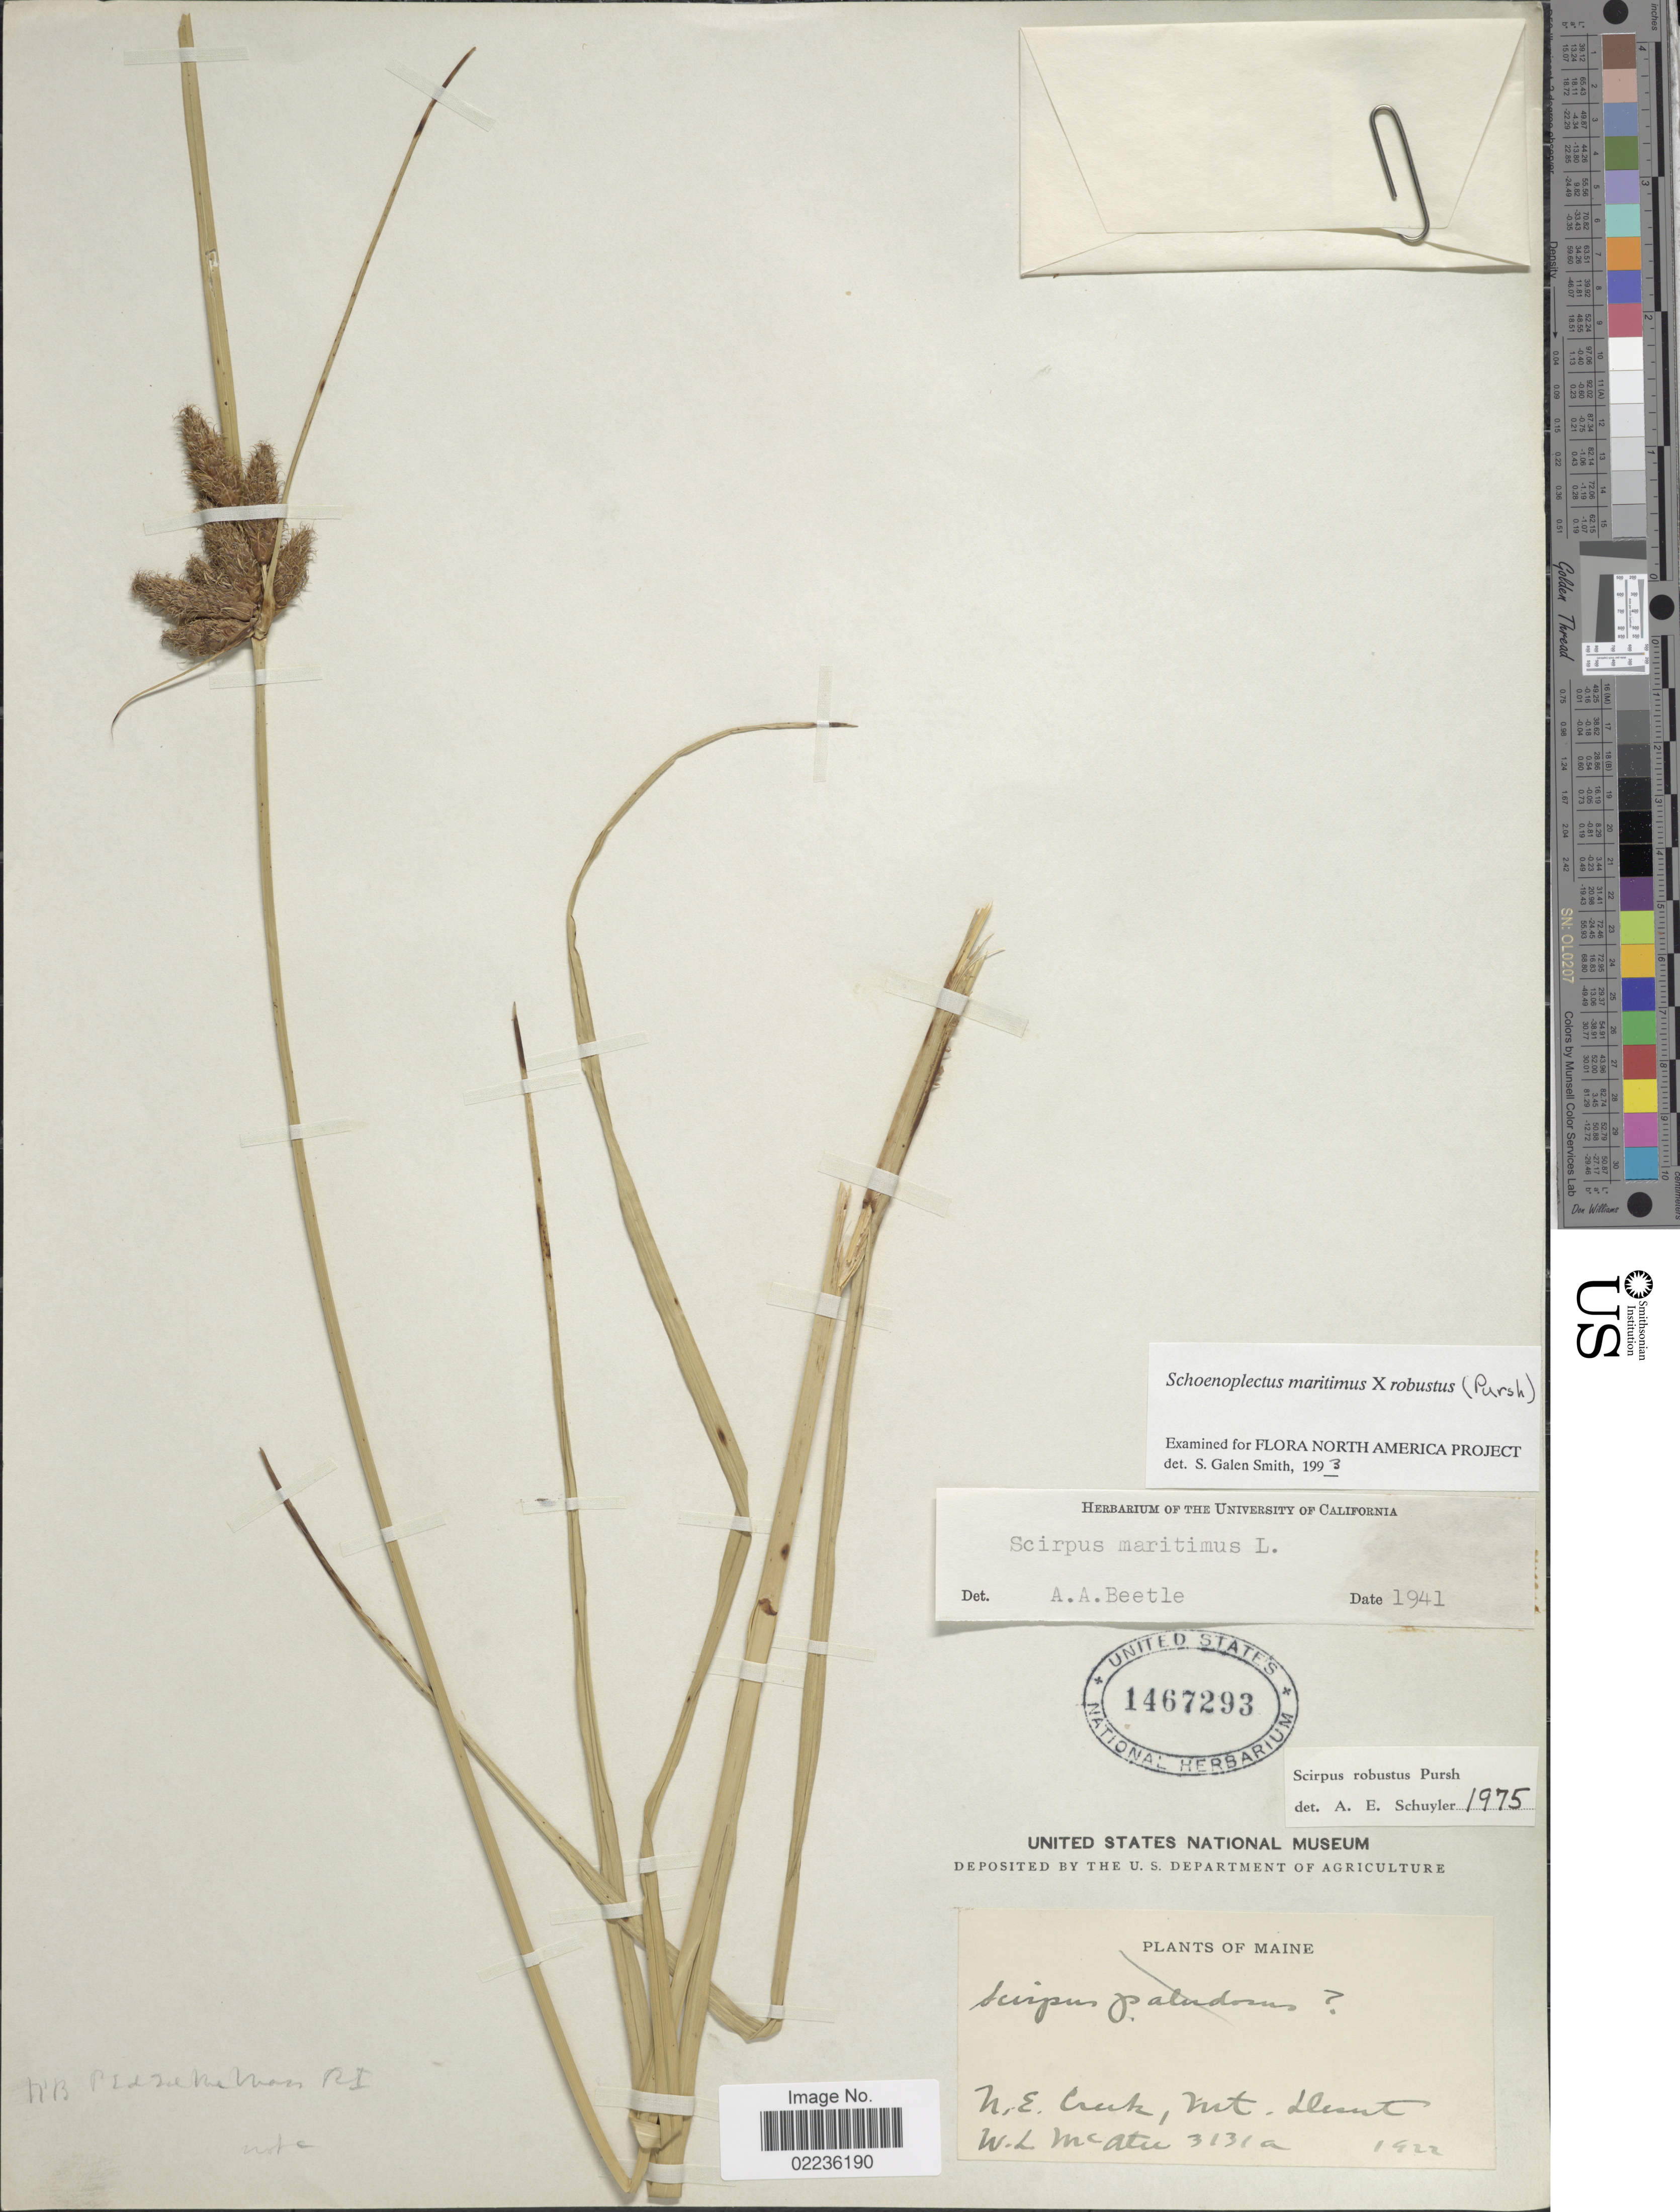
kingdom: Plantae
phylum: Tracheophyta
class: Liliopsida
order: Poales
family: Cyperaceae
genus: Bolboschoenus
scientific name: Bolboschoenus maritimus x robustus sensu S.G. Sm.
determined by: Strong, Mark T., (BOT), Smithsonian Institution - National Museum of Natural History (UNITED STATES)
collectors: W. McAtee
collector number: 3131a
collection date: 1922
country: United States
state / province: Maine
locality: N.E. Creek, Mt. Desert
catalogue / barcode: US 1467293